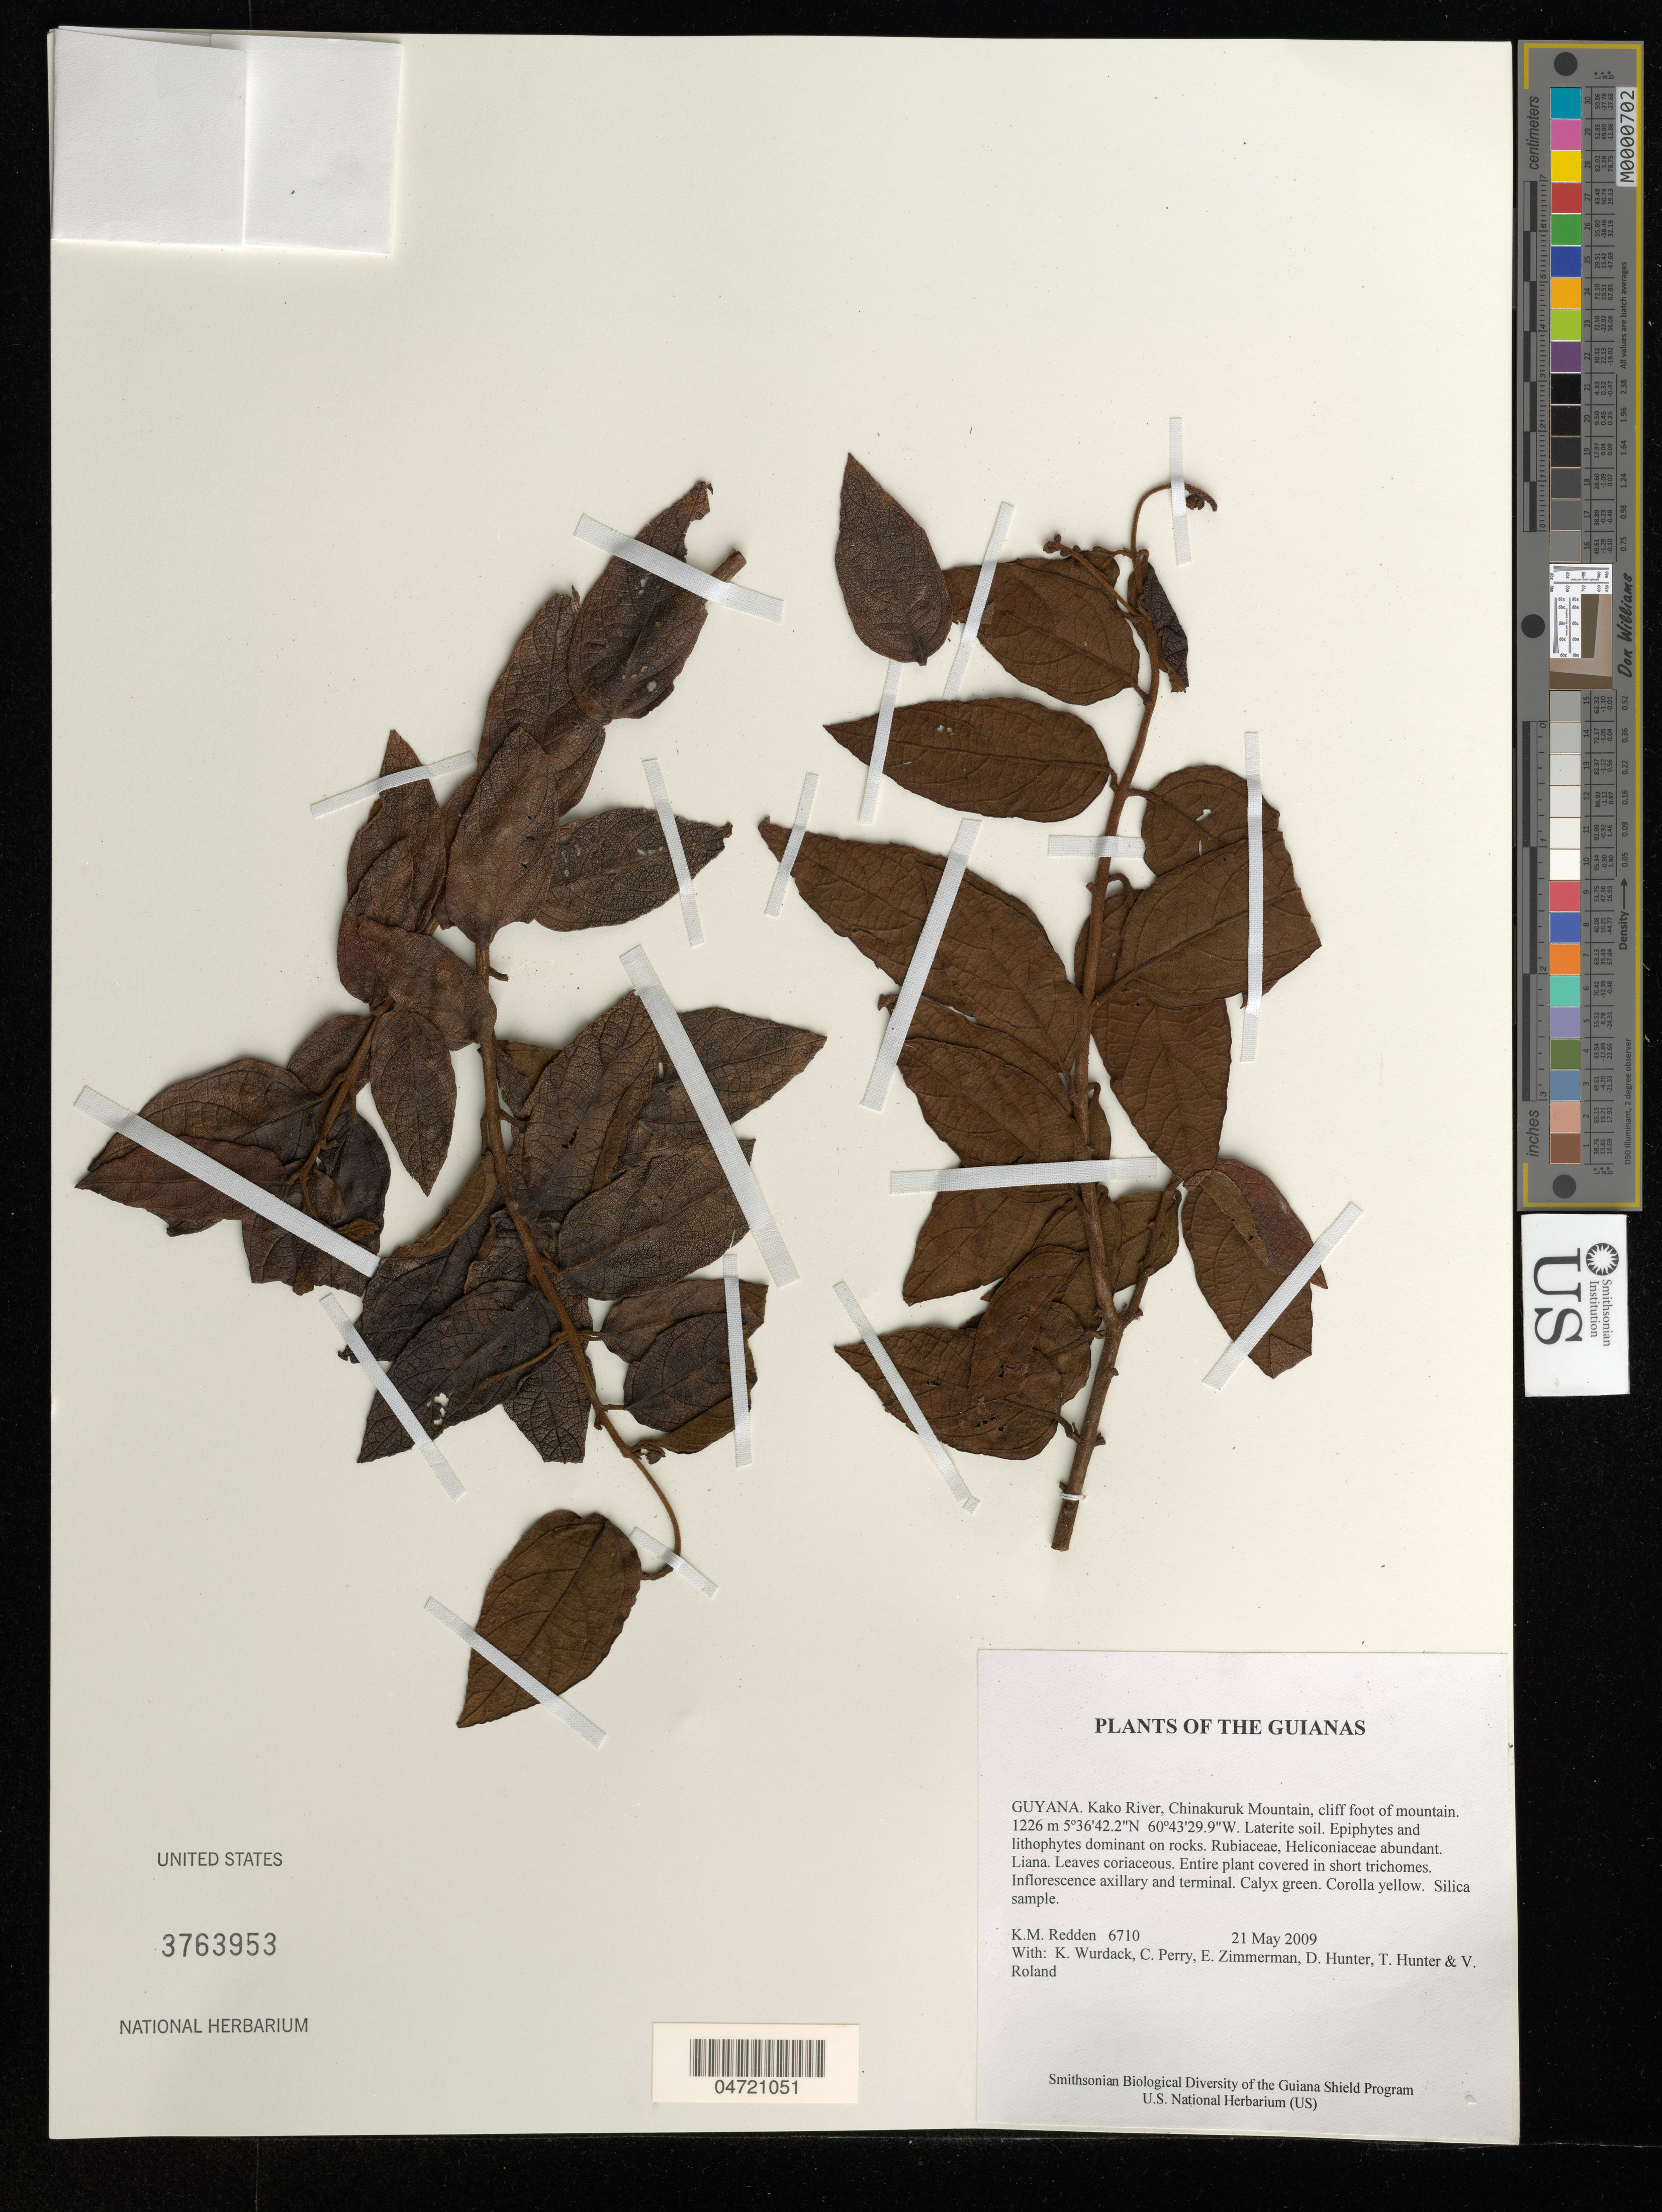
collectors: K. M. Redden, K. Wurdack, C. Perry, E. Zimmerman, D. Hunter, T. Hunter & V. Roland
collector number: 6710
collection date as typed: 21 May 2009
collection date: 2009-05-21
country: Guyana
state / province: Cuyuni-Mazaruni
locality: Kako River, Chinakuruk Mountain, cliff foot of mountain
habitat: Laterite soil. Epiphytes and lithophytes dominant on rocks. Rubiaceae, Heliconiaceae abundant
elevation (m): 1226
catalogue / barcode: US 3763953